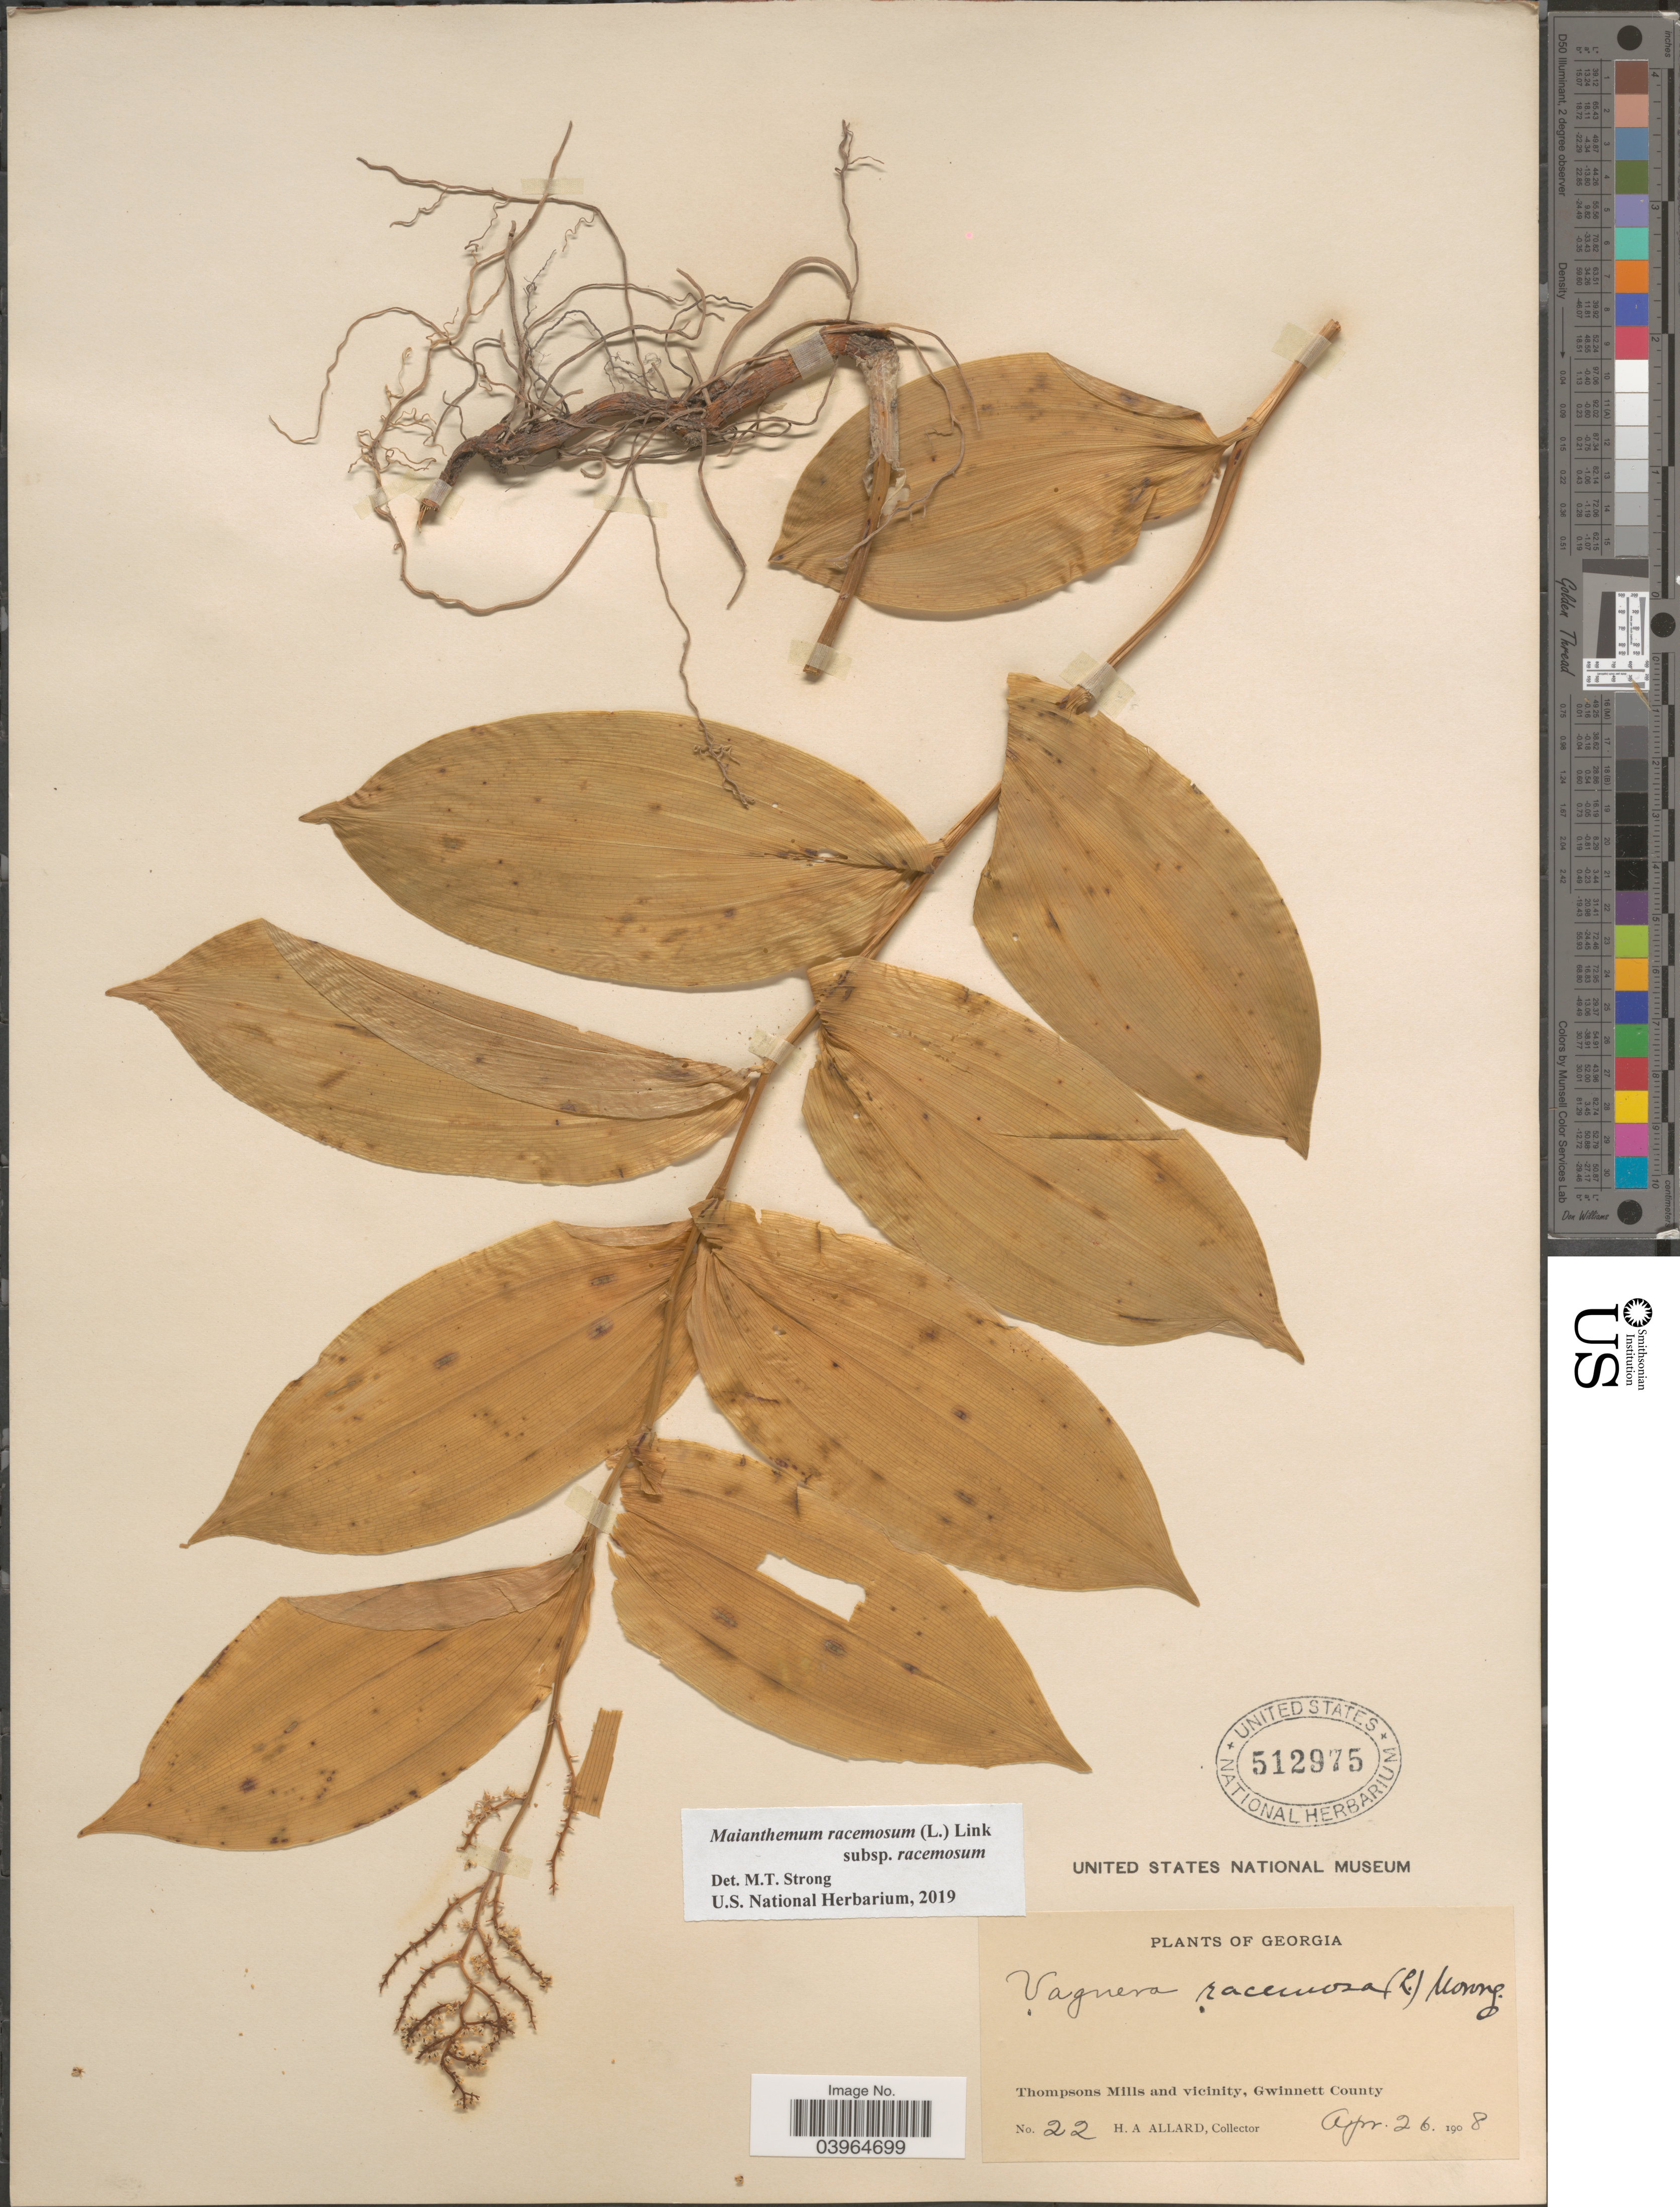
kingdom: Plantae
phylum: Tracheophyta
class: Liliopsida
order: Asparagales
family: Asparagaceae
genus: Maianthemum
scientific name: Maianthemum racemosum subsp. racemosum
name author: (L.) Link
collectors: H. A. Allard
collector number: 22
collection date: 1908-04-26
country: United States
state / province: Georgia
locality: Thompsons Mills and vicinity, Gwinnett County.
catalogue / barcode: US 512975